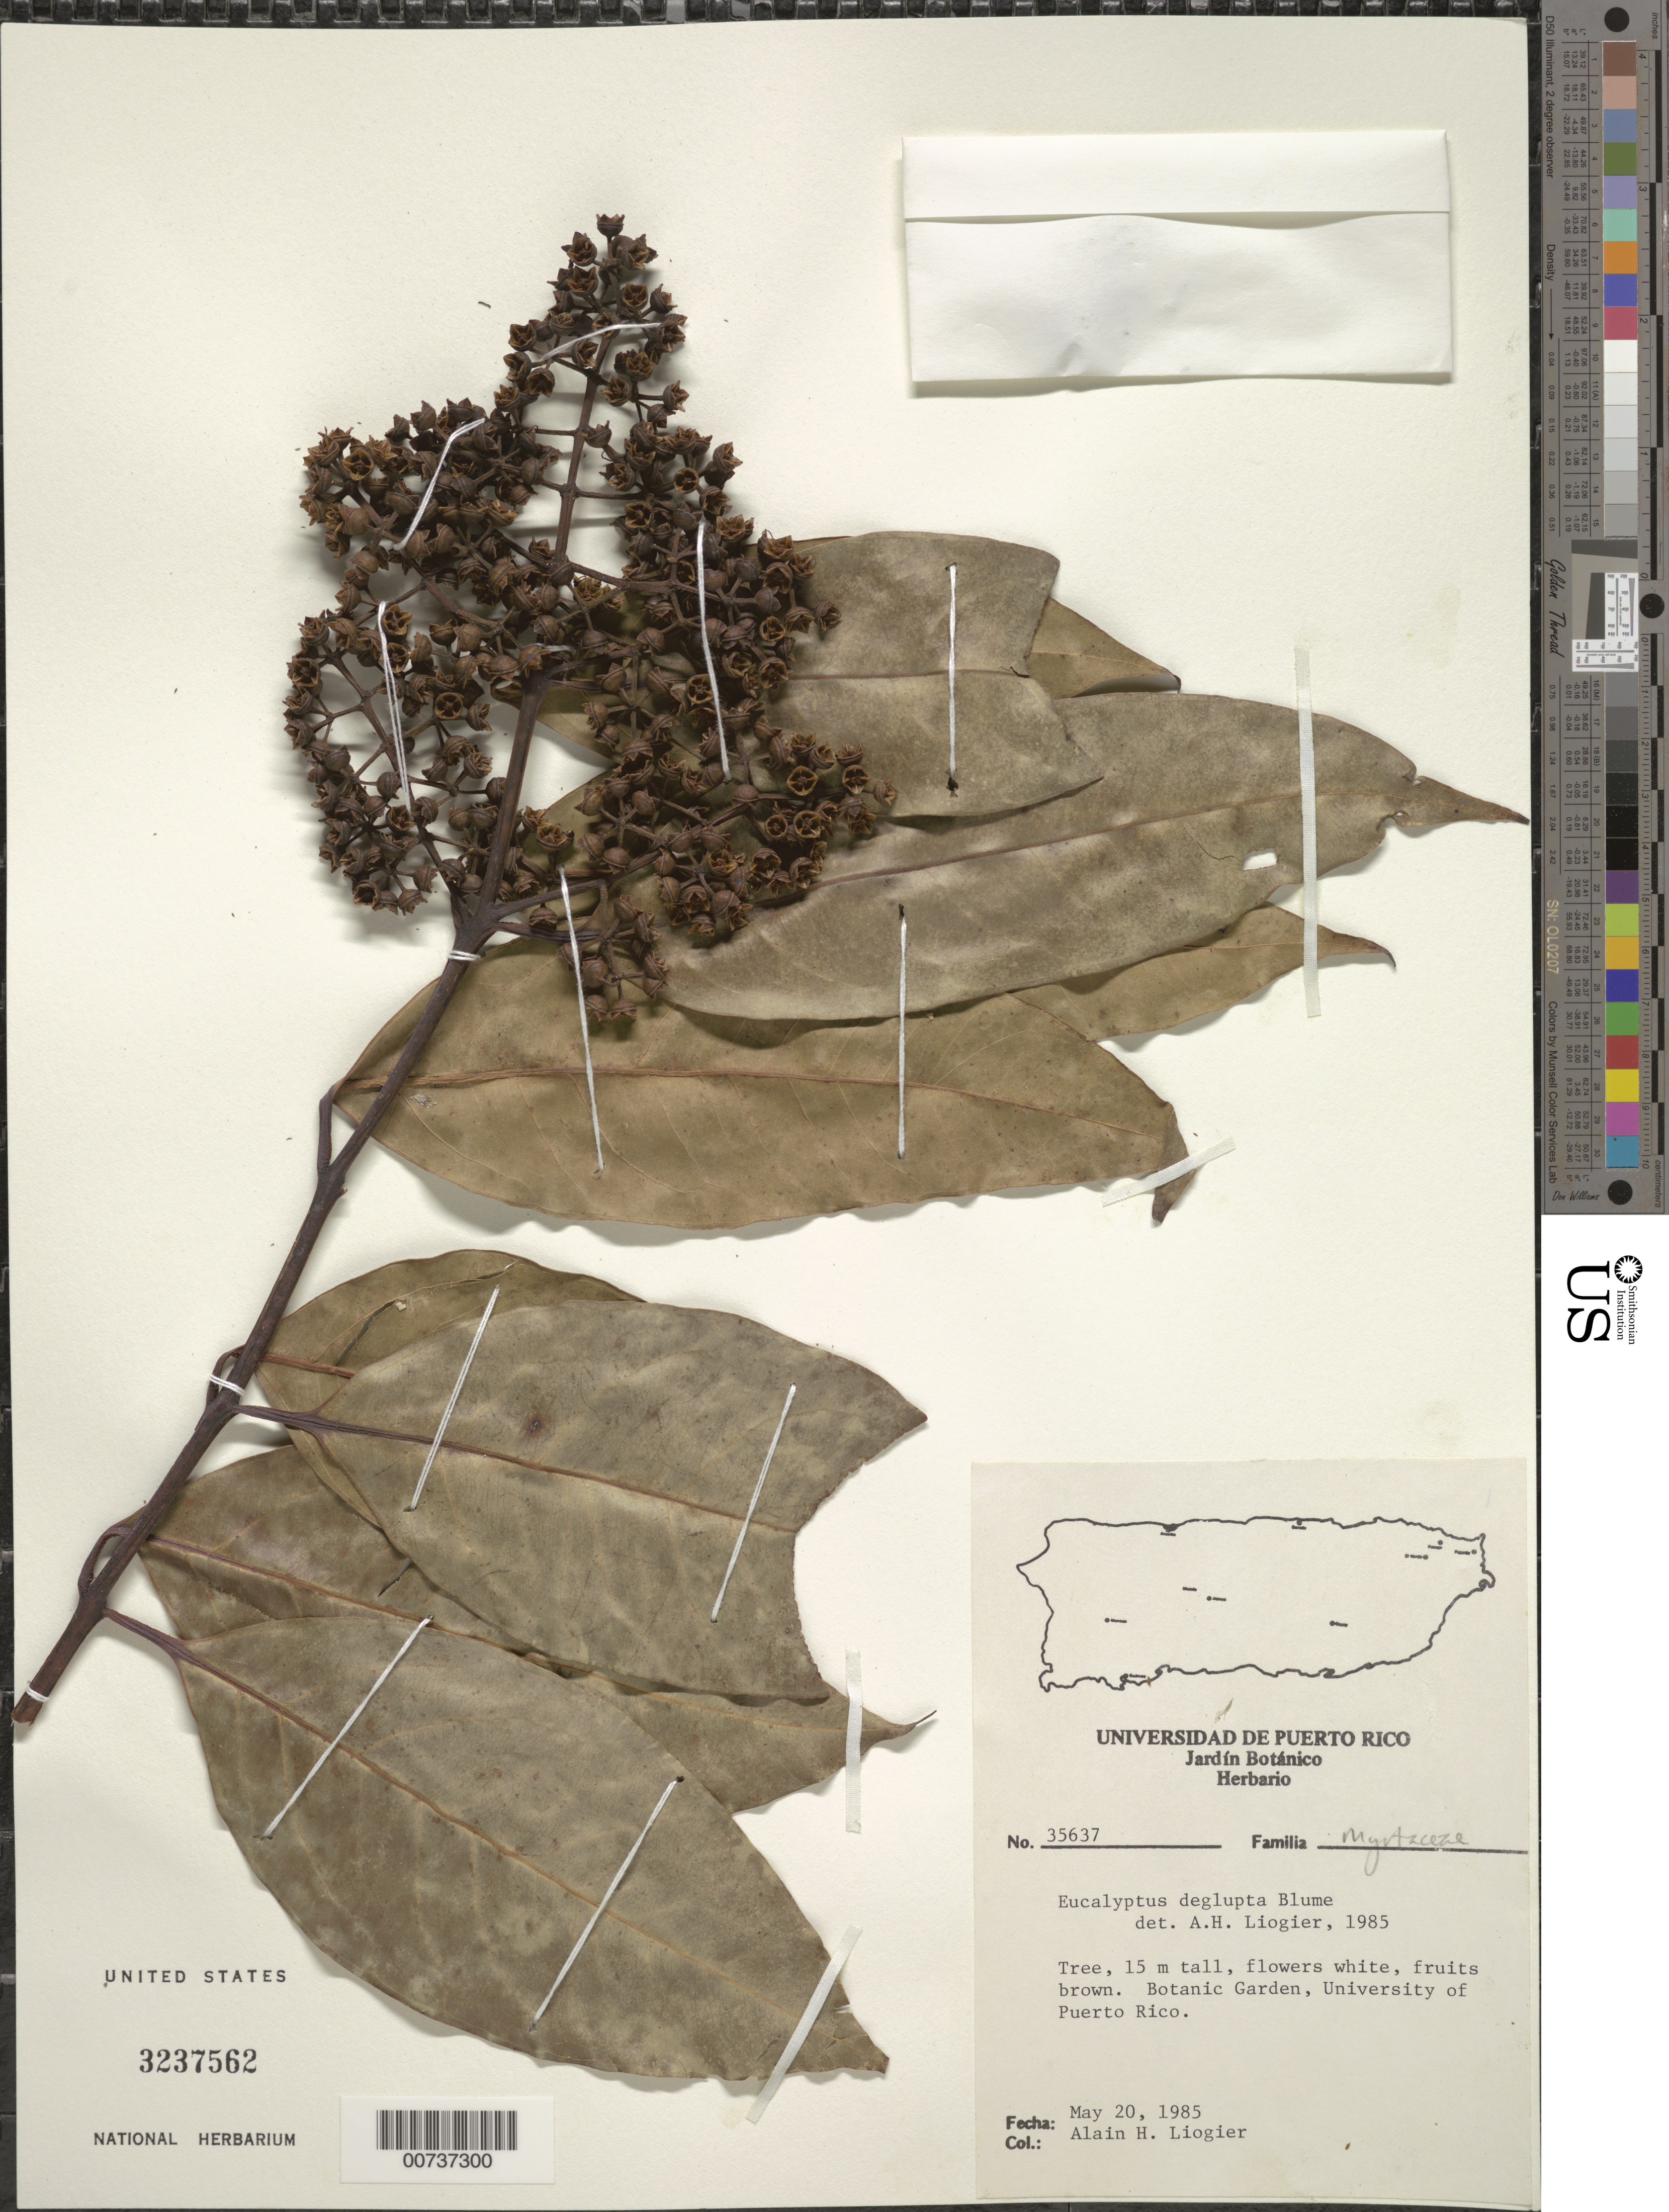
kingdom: Plantae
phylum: Tracheophyta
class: Magnoliopsida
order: Myrtales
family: Myrtaceae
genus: Eucalyptus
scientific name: Eucalyptus deglupta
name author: Blume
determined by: Liogier, Alain H.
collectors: A. H. Liogier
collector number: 35637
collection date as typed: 20 May 1985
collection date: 1985-05-20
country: Puerto Rico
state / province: San Juan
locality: Botanic Garden, University of Puerto Rico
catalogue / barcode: US 3237562